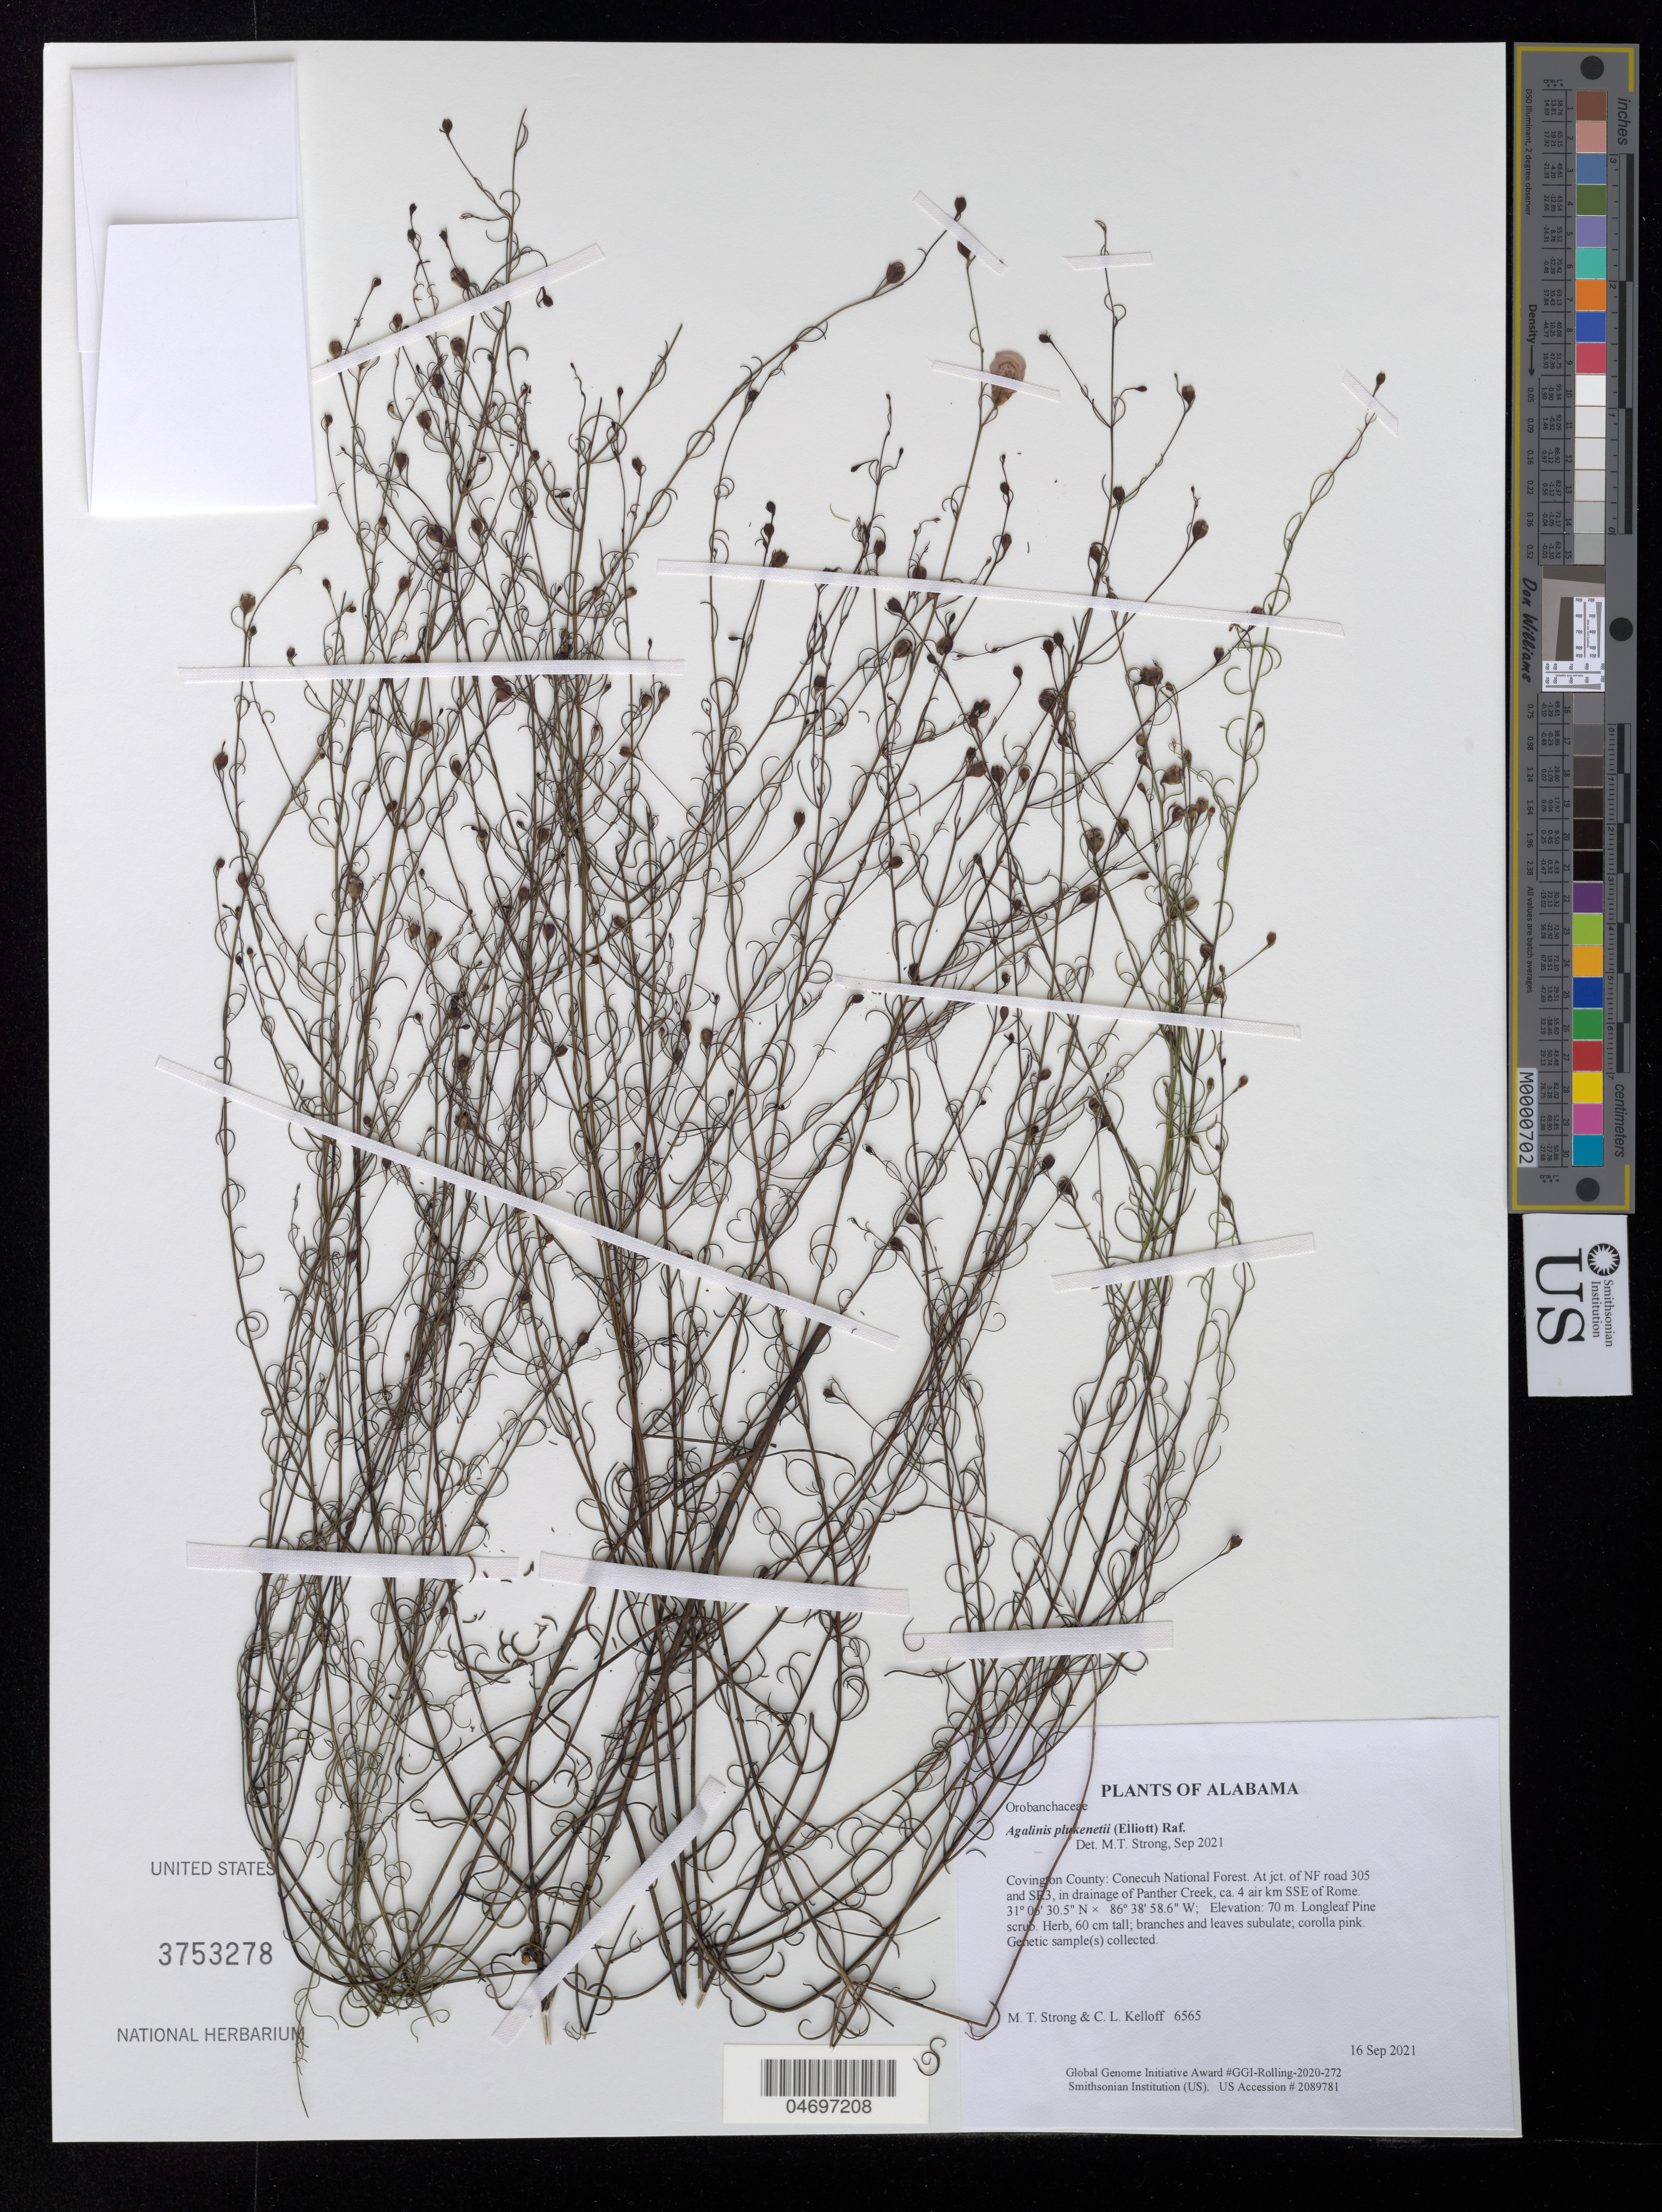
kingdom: Plantae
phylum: Tracheophyta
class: Magnoliopsida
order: Lamiales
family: Orobanchaceae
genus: Agalinis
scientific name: Agalinis plukenetii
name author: (Elliott) Raf.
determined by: Strong, Mark T.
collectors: M. T. Strong & C. L. Kelloff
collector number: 6565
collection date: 2021-09-16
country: United States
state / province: Alabama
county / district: Covington County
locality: Conecuh National Forest. At jct. of NF road 305 and SR3, in drainage of Panther Creek, ca. 4 air km SSE of Rome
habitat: Longleaf Pine scrub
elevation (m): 70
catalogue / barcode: US 3753278